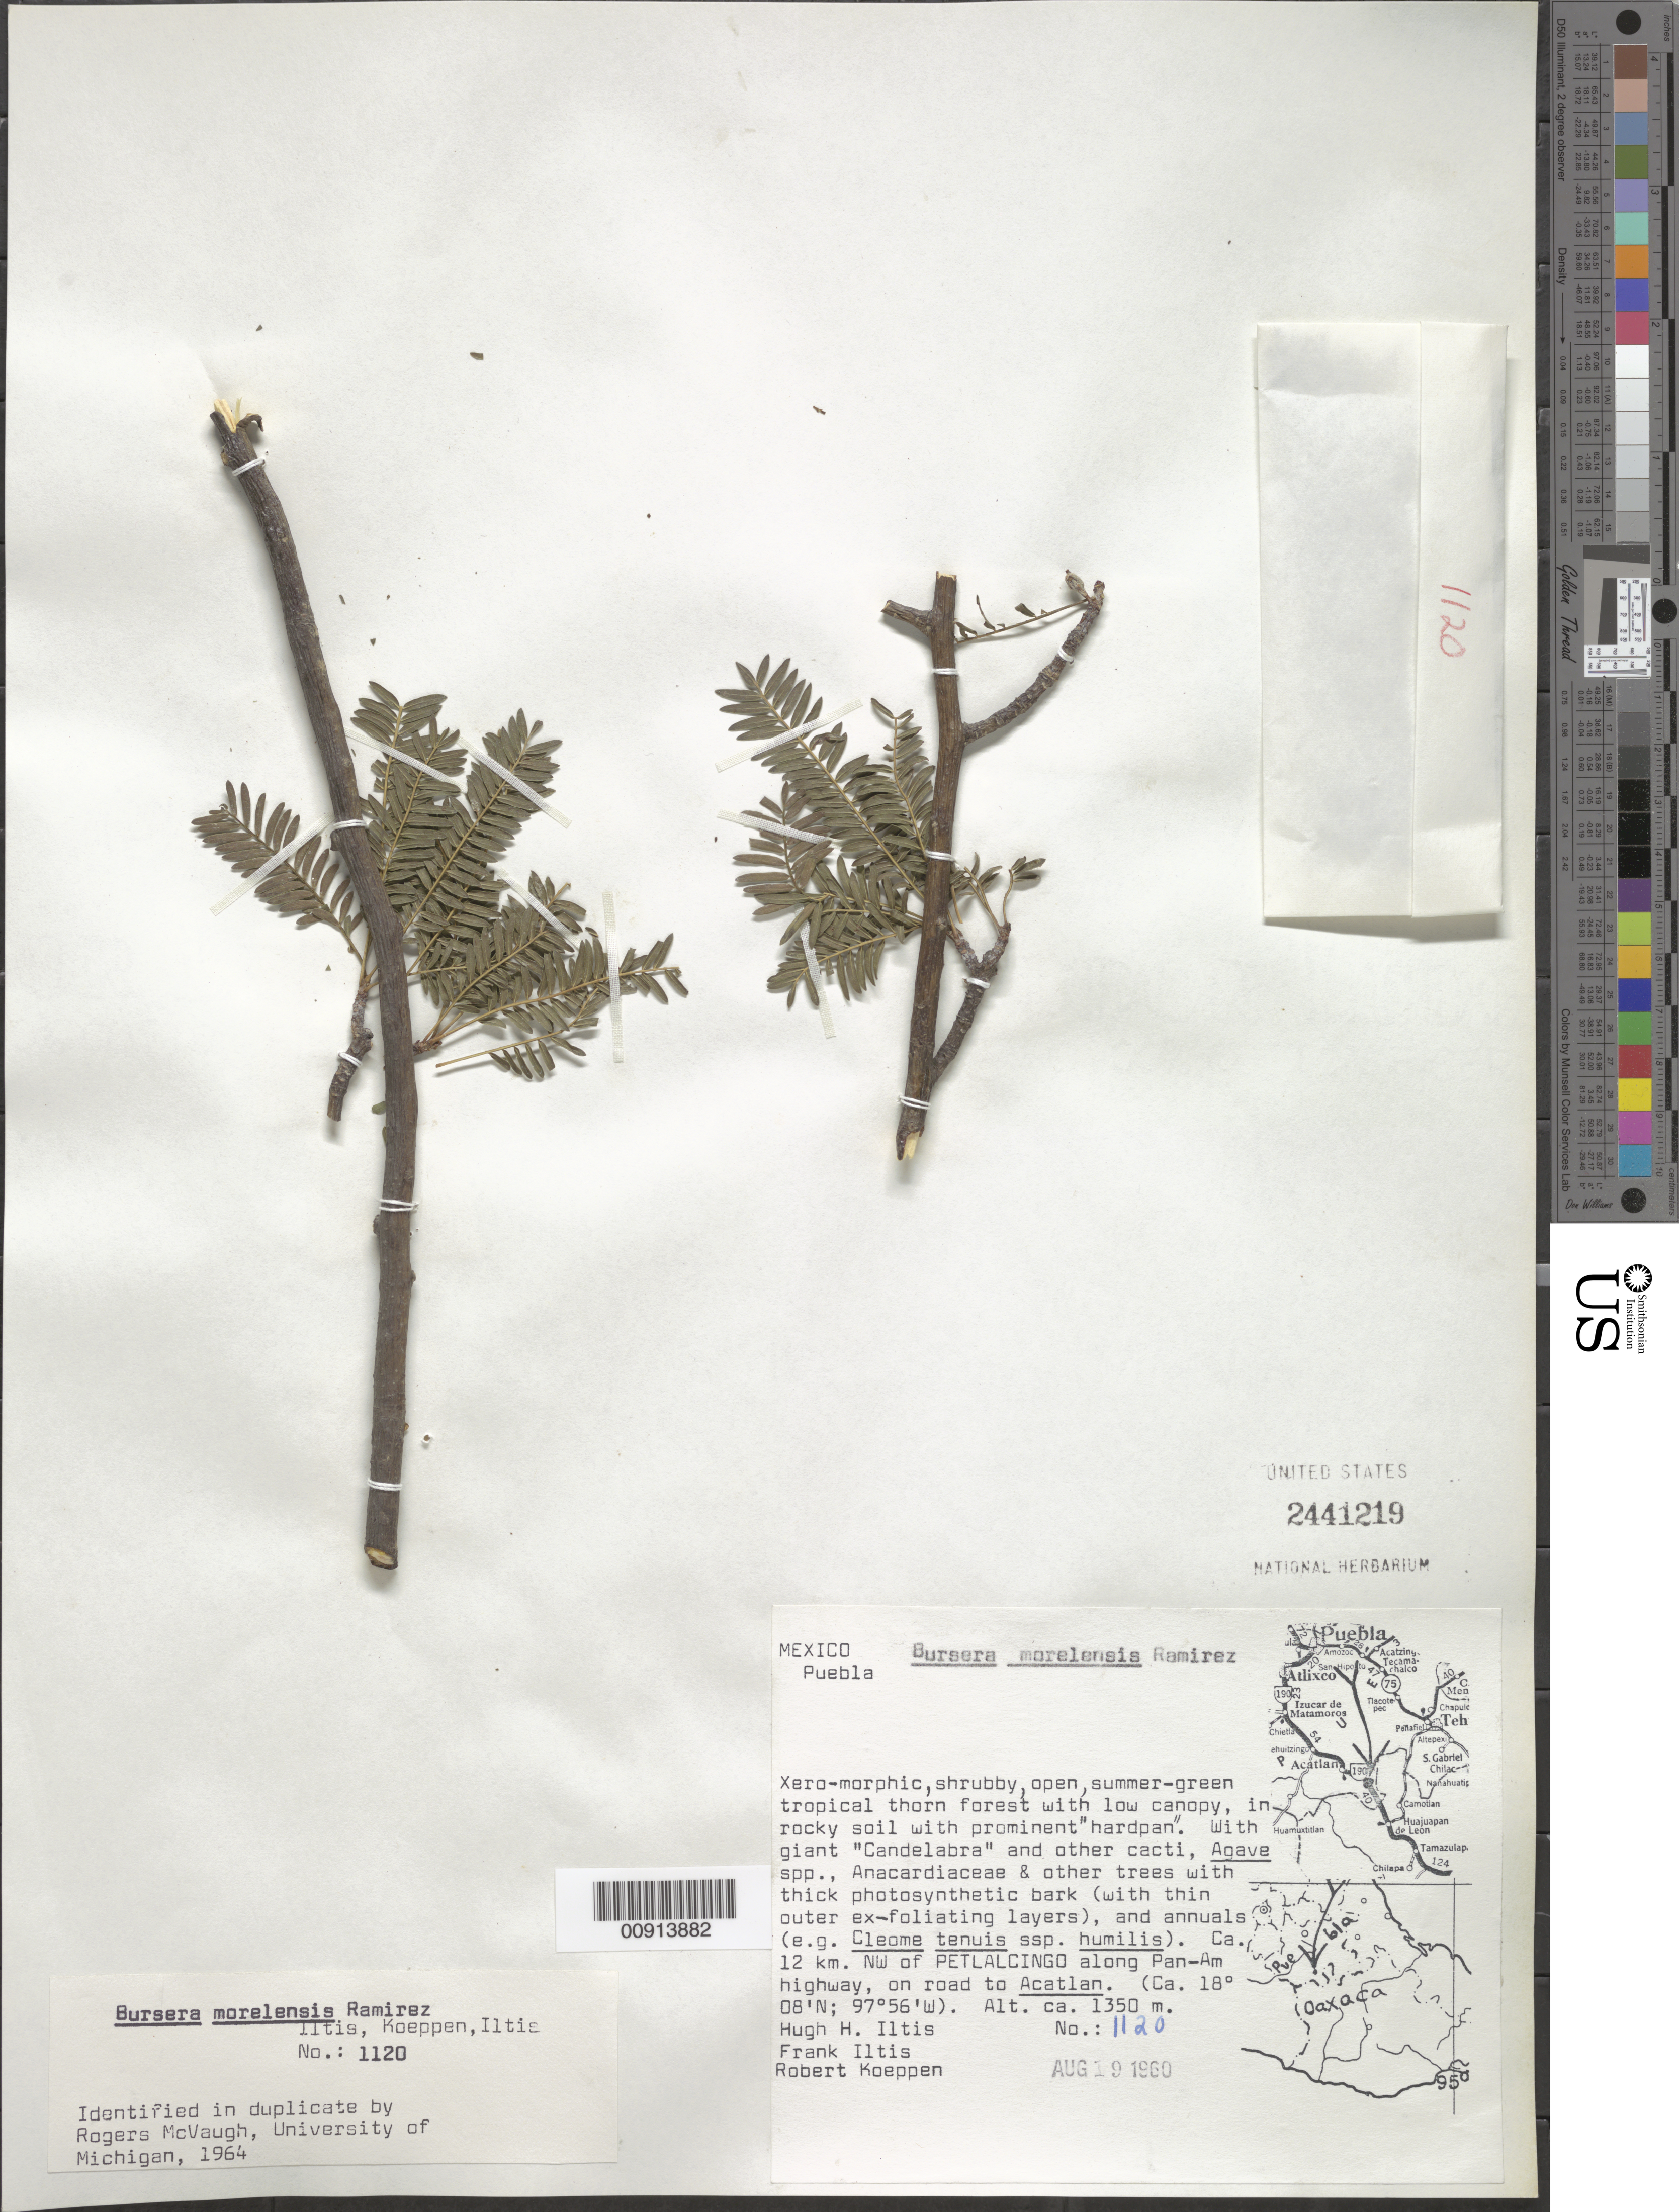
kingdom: Plantae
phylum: Tracheophyta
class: Magnoliopsida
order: Sapindales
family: Burseraceae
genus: Bursera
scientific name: Bursera morelensis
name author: Ramírez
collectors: H. H. Iltis, F. Iltis & R. C. Koeppen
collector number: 1120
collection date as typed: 19 Aug 1960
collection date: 1960-08-19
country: Mexico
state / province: Puebla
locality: Puebla: ca. 12 km. NW of Petlalcingo along Pan-Am. highway, on road to Acatlán.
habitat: Xero-morphic, shrubby, open, summer-green tropical thorn forest with low canopy, in rocky soil with prominent "hardpan". With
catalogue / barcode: US 2441219